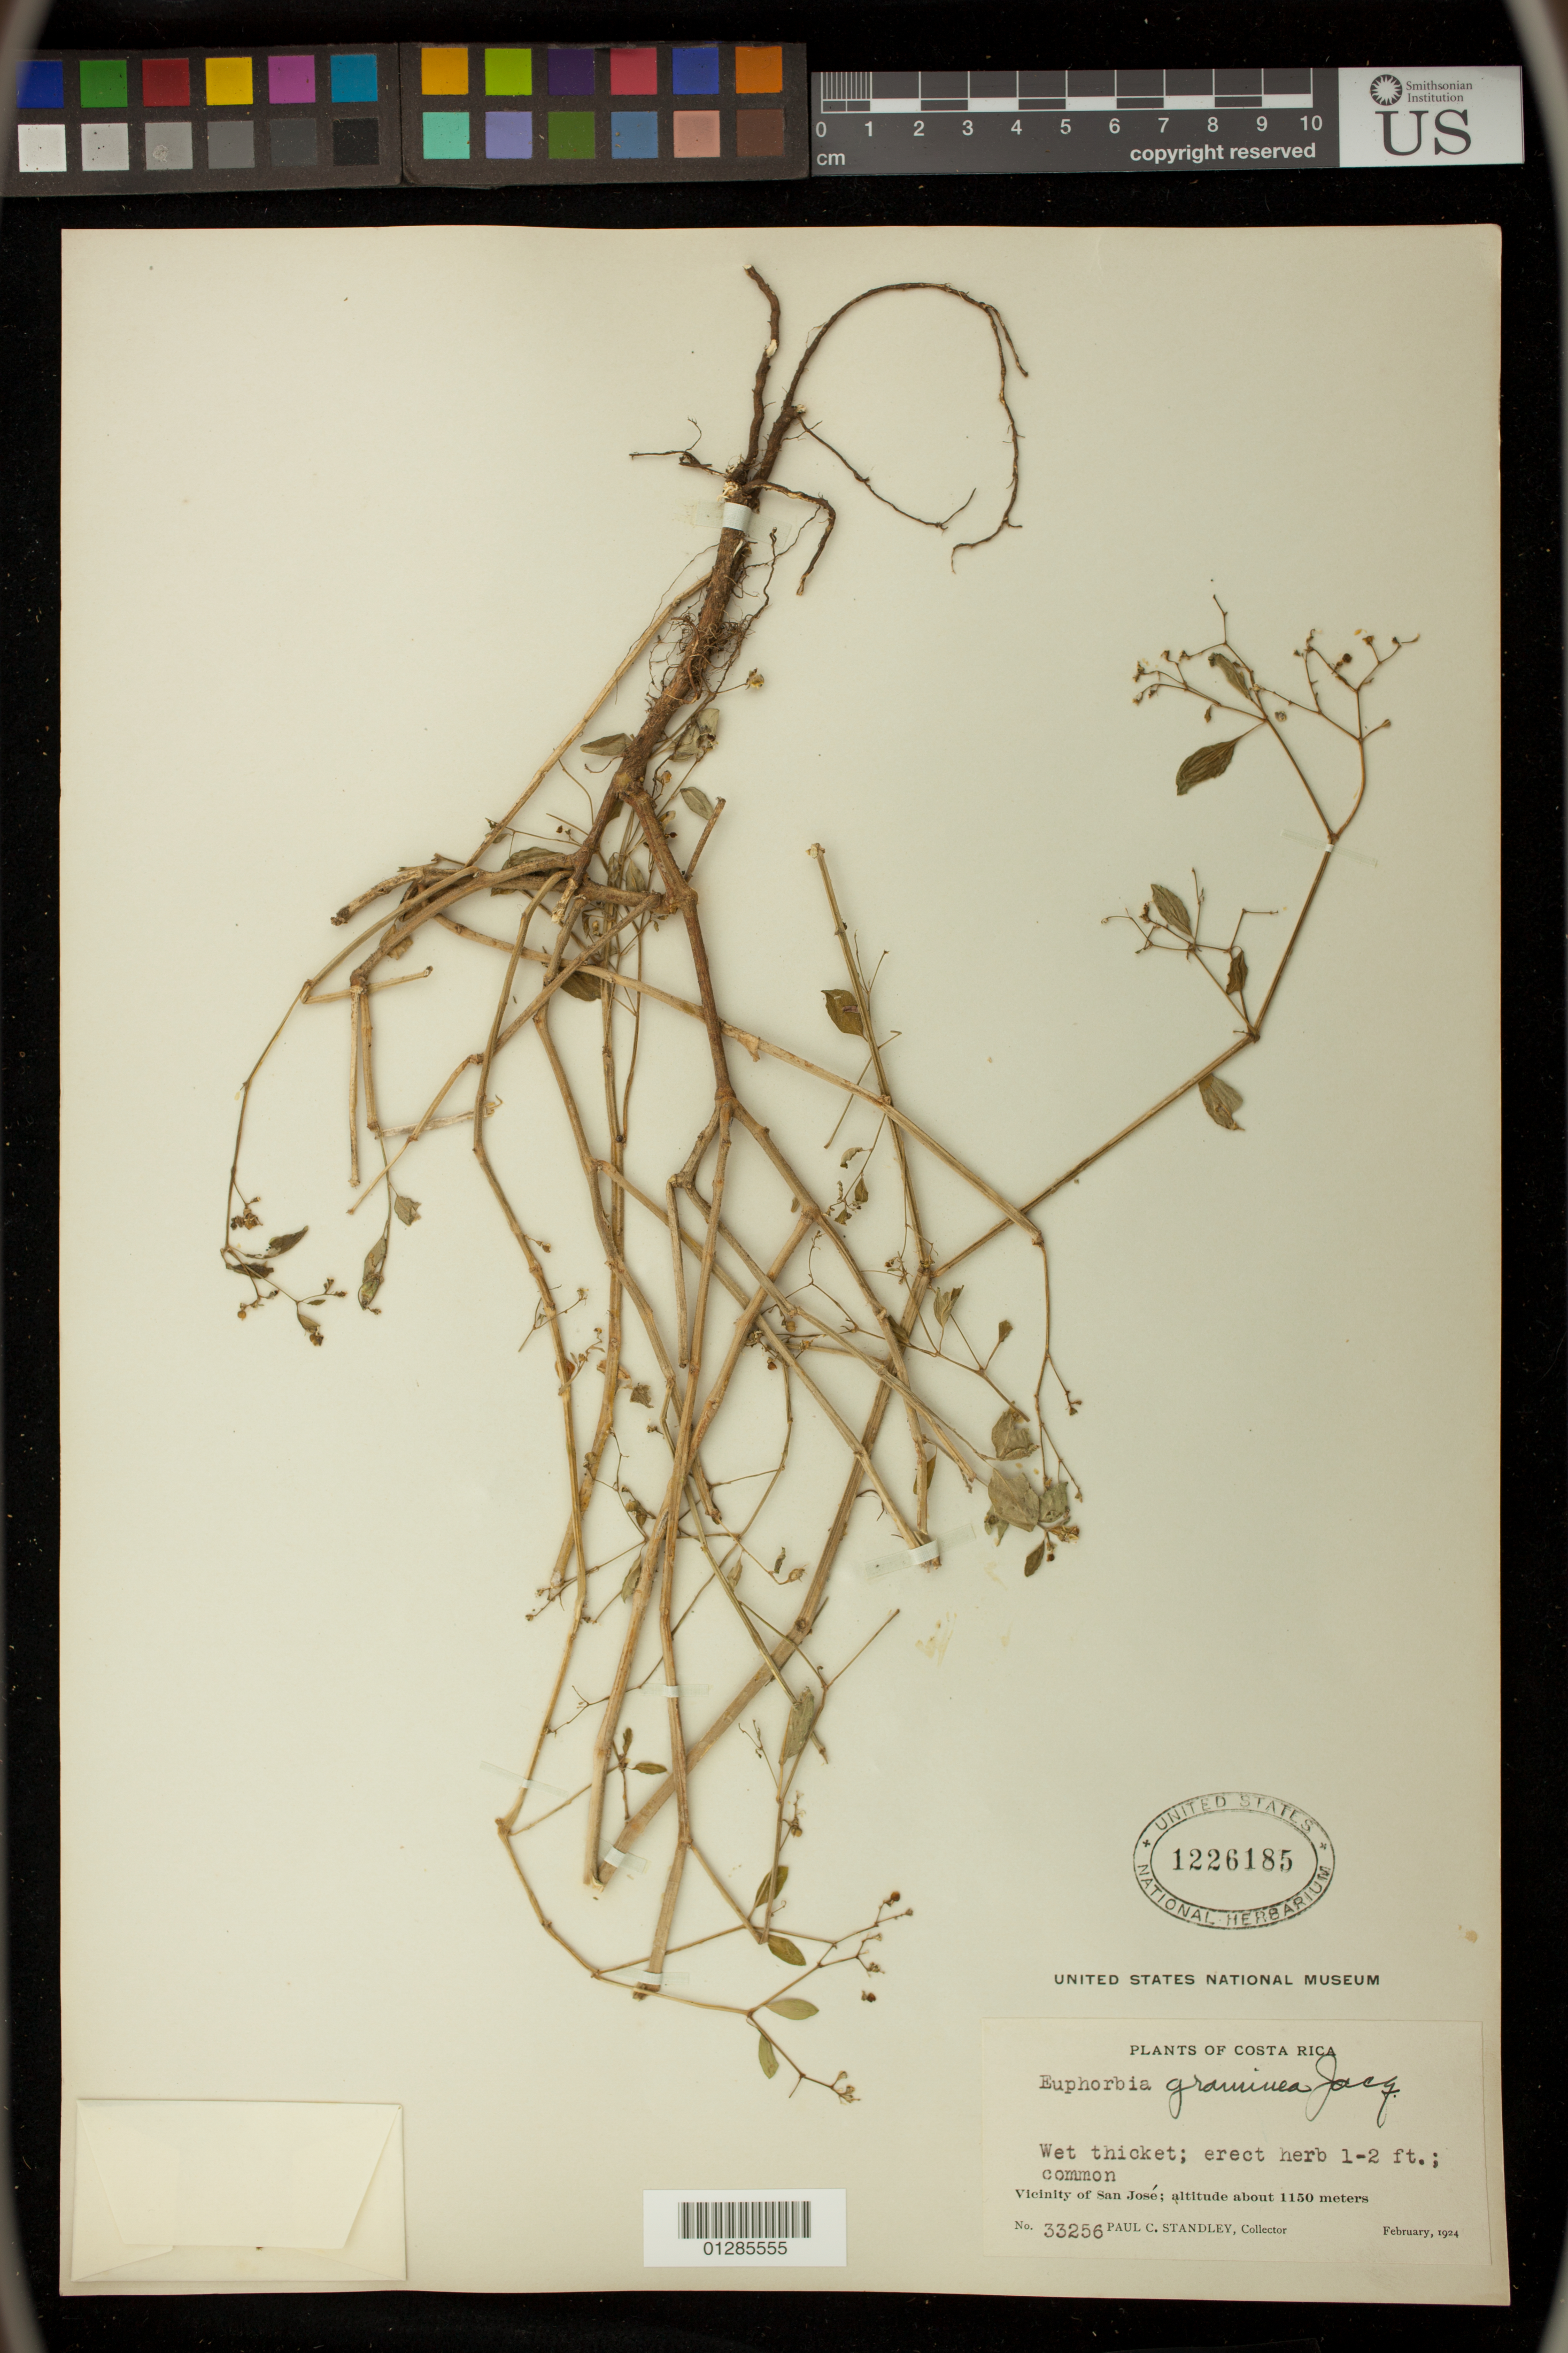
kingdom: Plantae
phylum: Tracheophyta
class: Magnoliopsida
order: Malpighiales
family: Euphorbiaceae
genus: Euphorbia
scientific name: Euphorbia graminea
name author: Jacq.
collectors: Standley, Paul Carpenter, Steyermark, Julian Alfred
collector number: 33256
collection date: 1924-02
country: Costa Rica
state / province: San Jose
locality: Vicinity of San Jose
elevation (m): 1150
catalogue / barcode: US 1226185